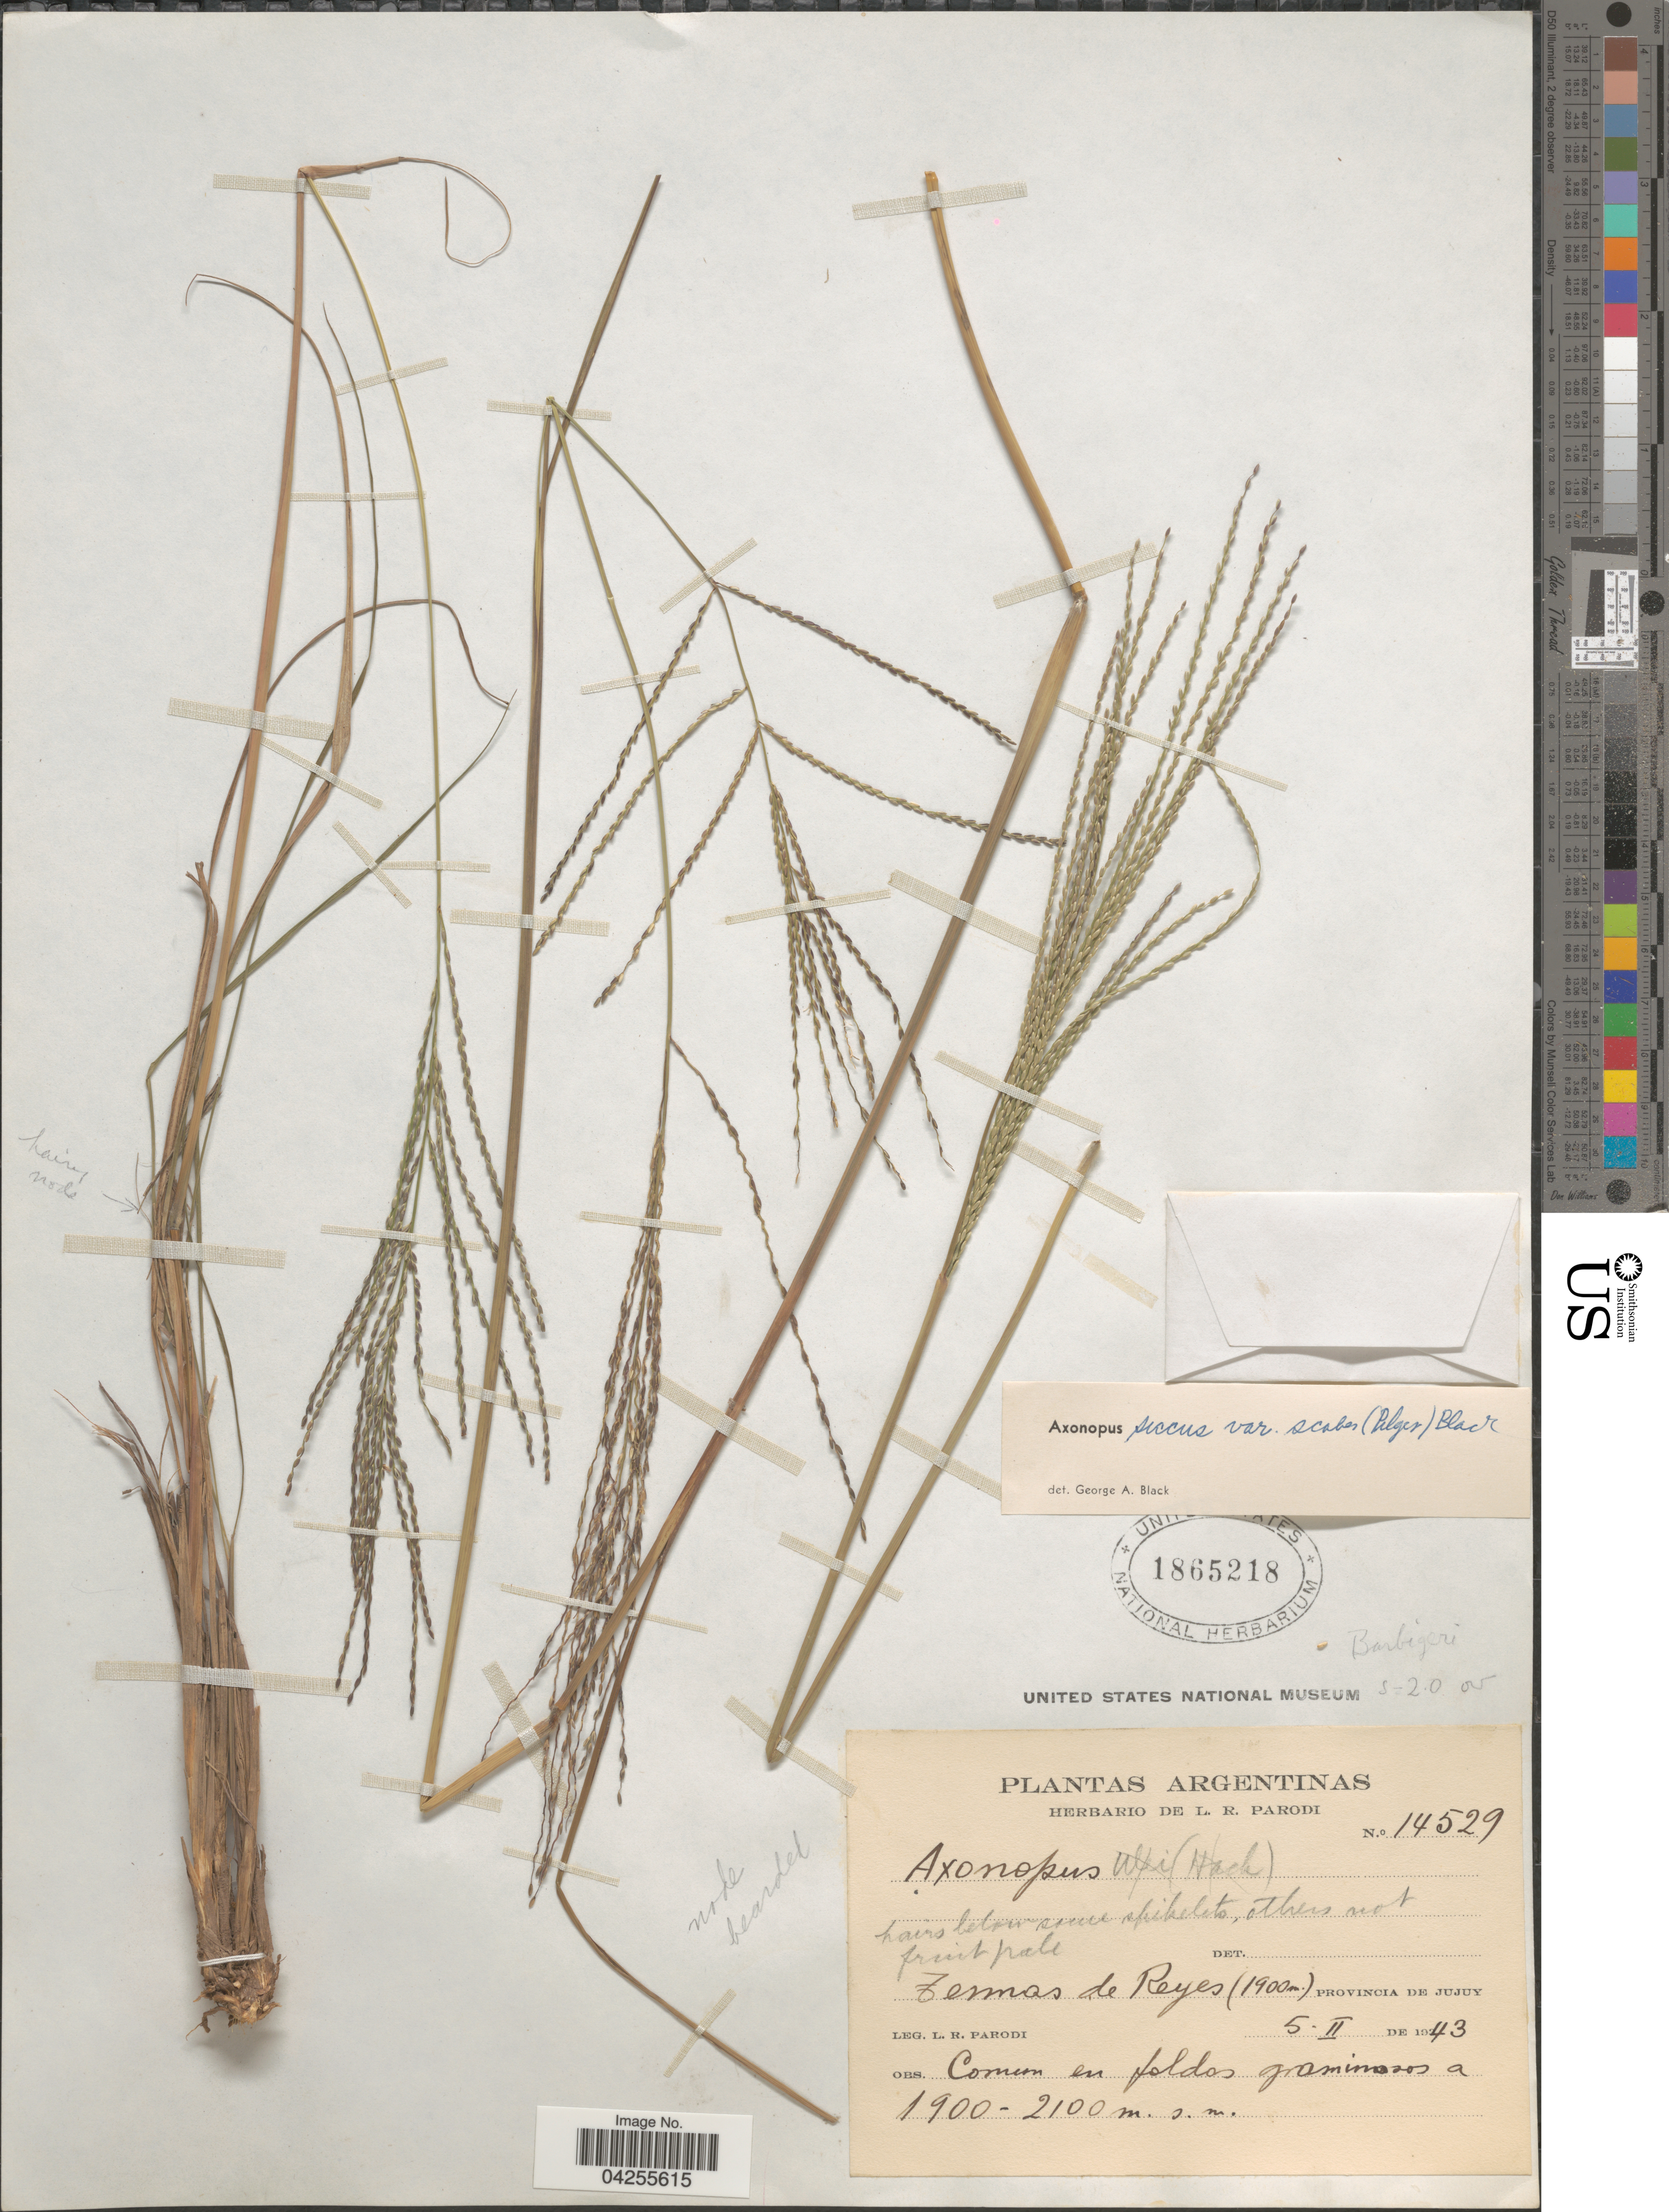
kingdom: Plantae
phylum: Tracheophyta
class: Liliopsida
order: Poales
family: Poaceae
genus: Axonopus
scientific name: Axonopus siccus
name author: (Nees) Kuhlm.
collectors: L. R. Parodi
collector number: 14529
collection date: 1943-02-05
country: Argentina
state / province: Jujuy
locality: Fermas de Reyes.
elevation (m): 1900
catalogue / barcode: US 1865218